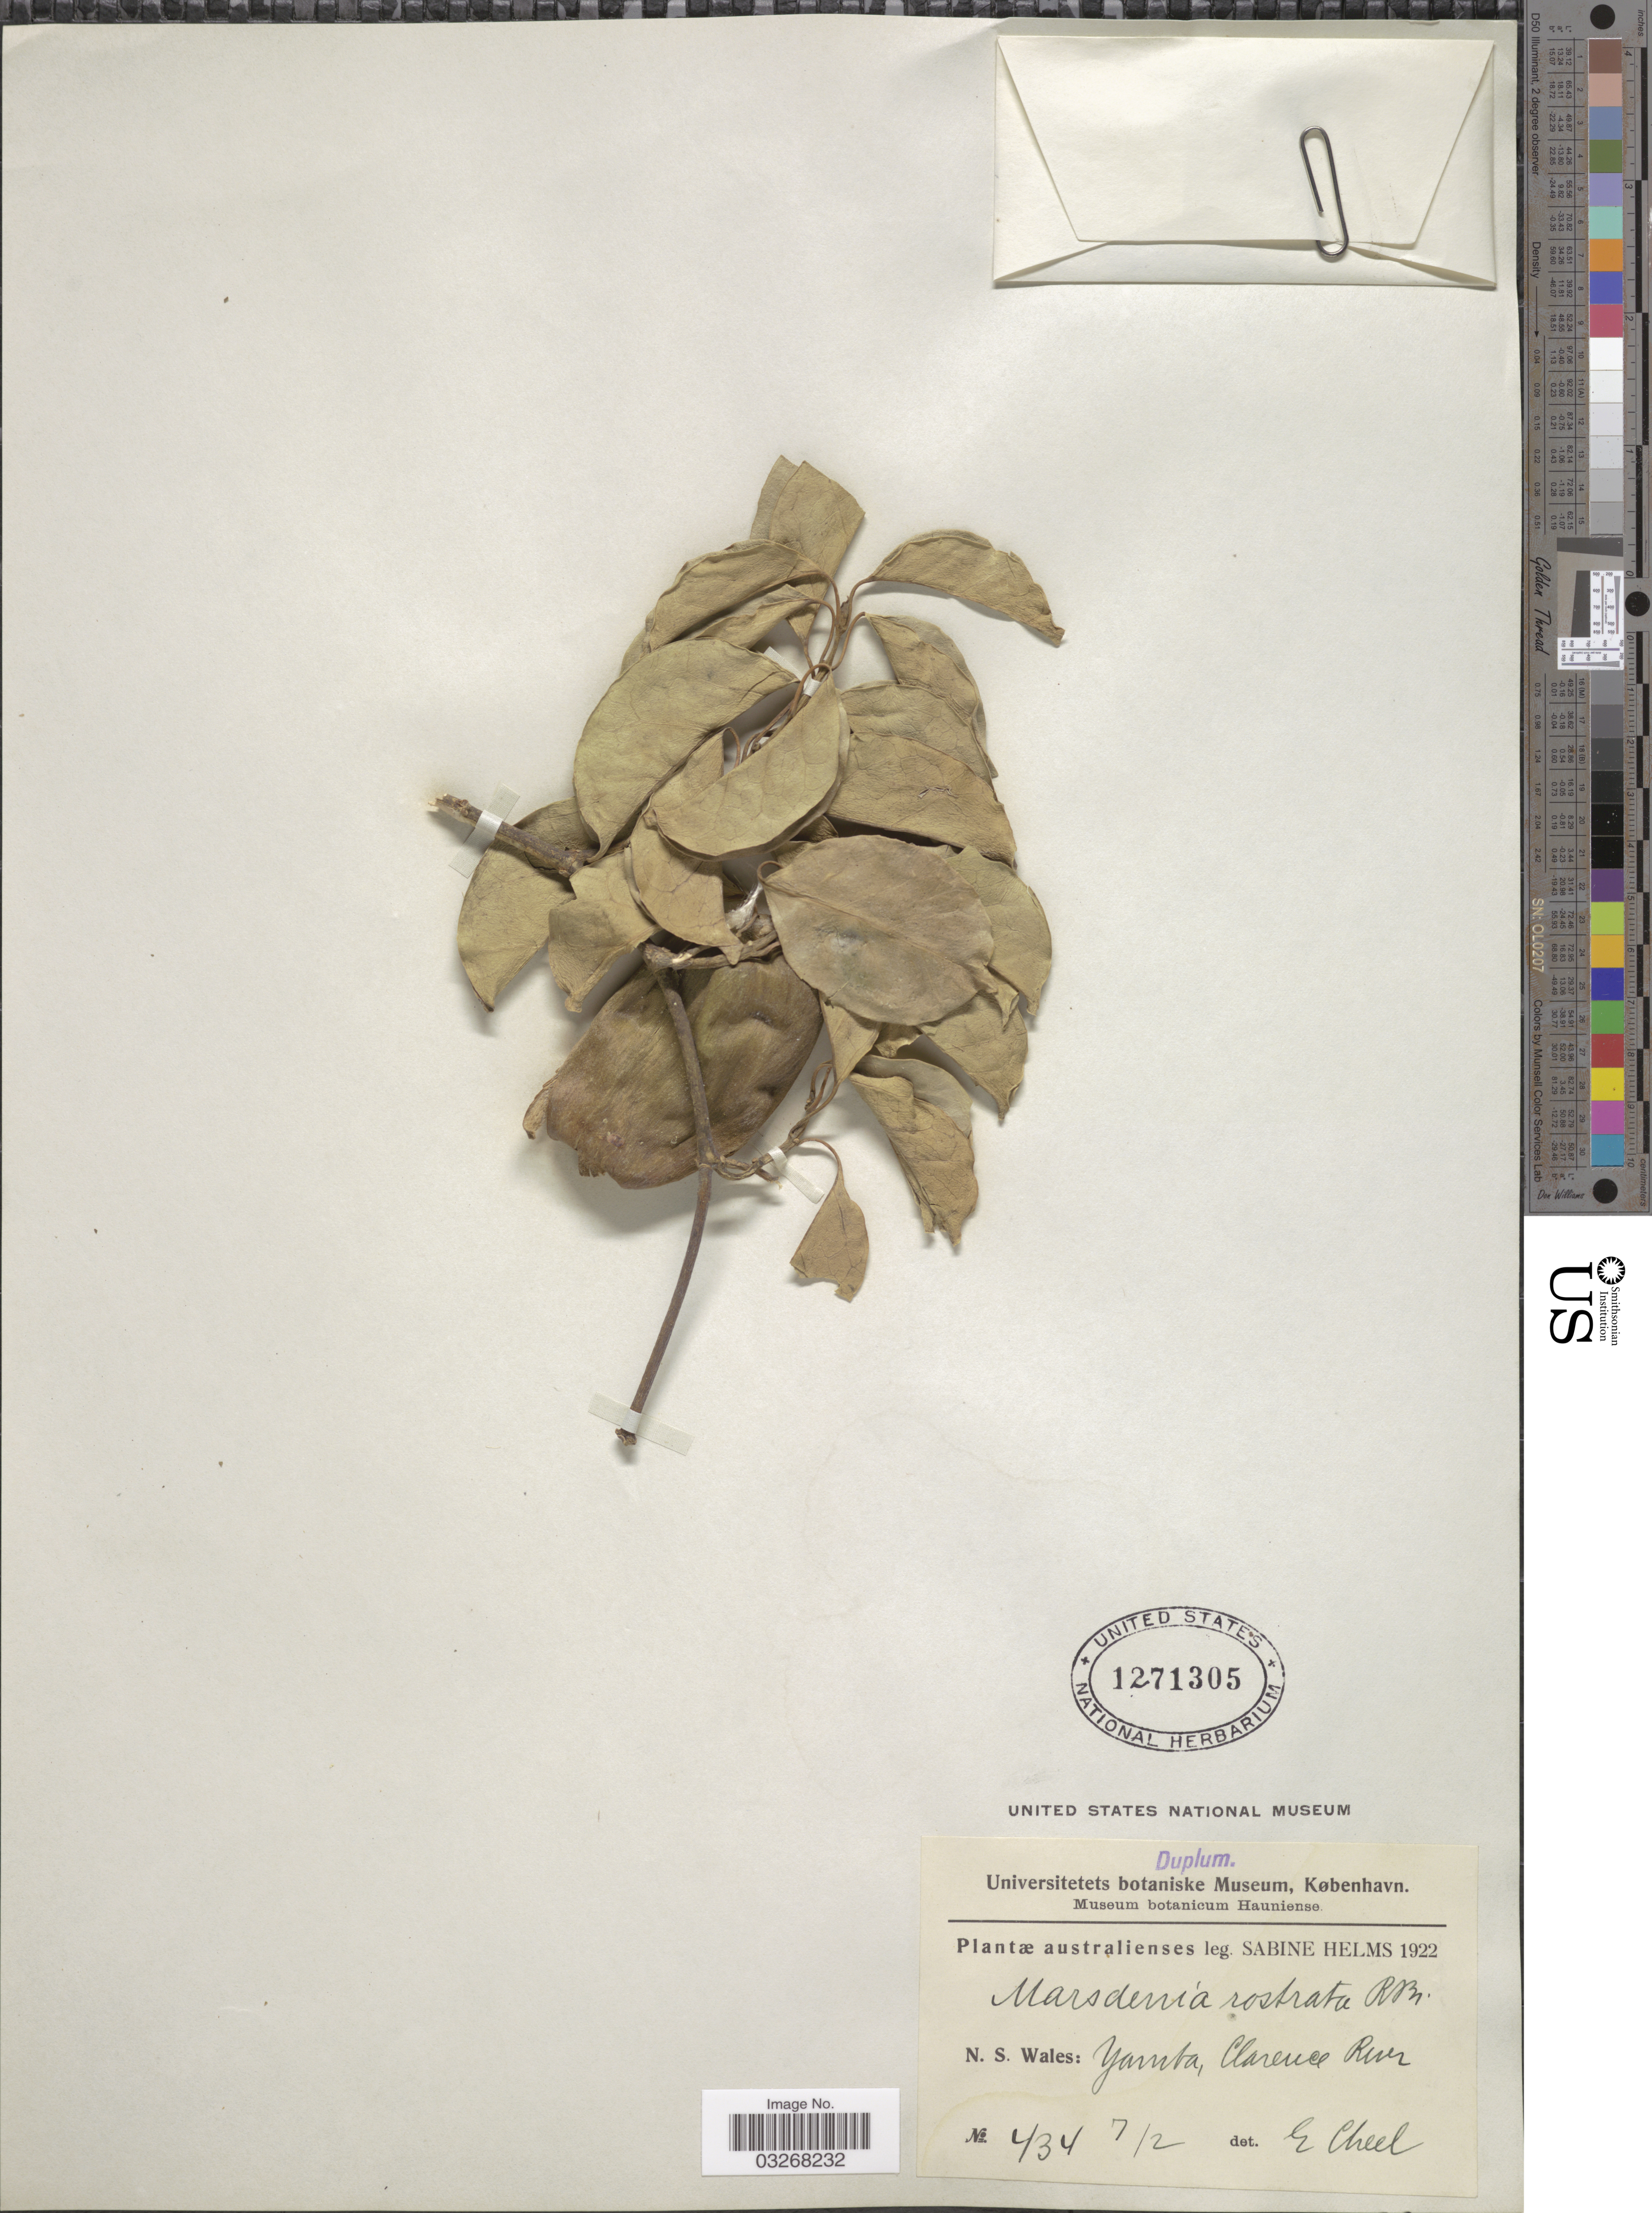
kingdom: Plantae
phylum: Tracheophyta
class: Magnoliopsida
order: Gentianales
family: Apocynaceae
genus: Marsdenia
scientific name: Marsdenia rostrata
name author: R. Br.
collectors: S. Helms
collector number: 434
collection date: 1922-02-07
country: Australia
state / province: New South Wales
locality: N. S. Wales: Yamba, Clarence River.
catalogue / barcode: US 1271305